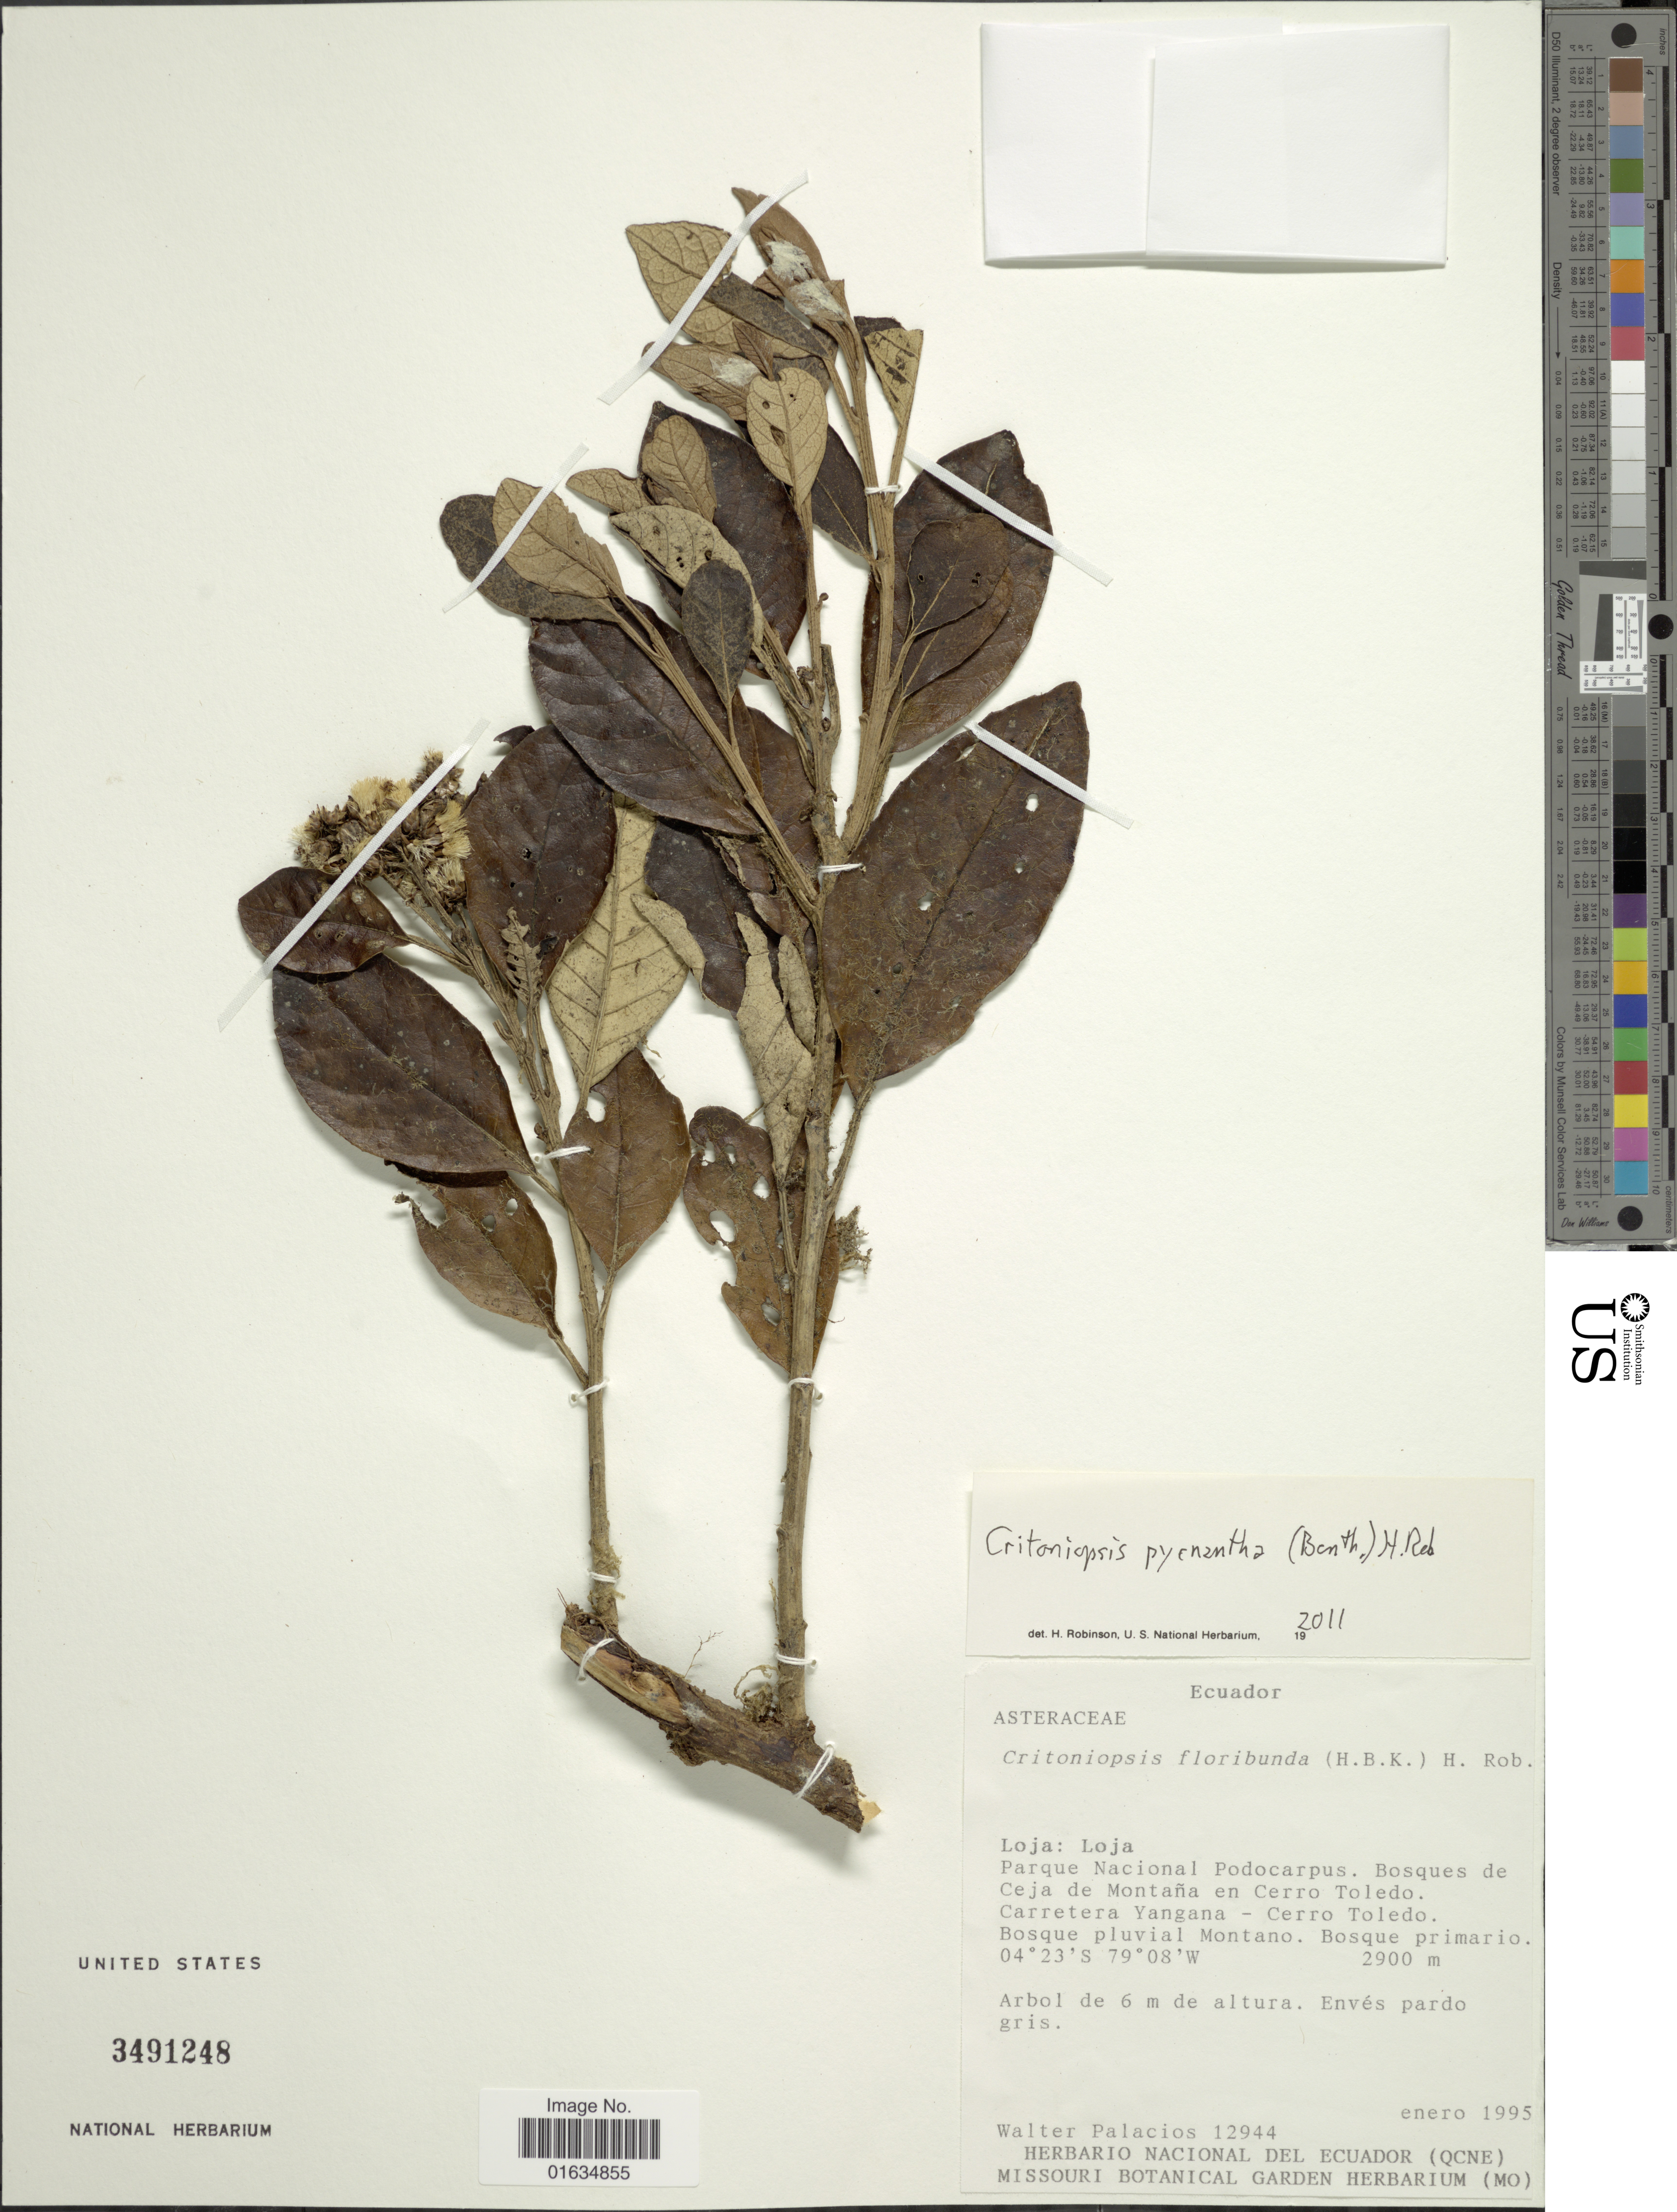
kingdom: Plantae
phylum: Tracheophyta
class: Magnoliopsida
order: Asterales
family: Asteraceae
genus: Critoniopsis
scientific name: Critoniopsis pycnantha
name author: (Benth.) H. Rob.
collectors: W. Palacios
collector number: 12944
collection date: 1995-01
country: Latvia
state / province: Alojas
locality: Parque Nacional Podocarpus, bosques deb Ceja de Montana en Cerro Toledo, Carretera Yangana, Cerro Toledo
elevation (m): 2900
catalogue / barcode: US 3491248